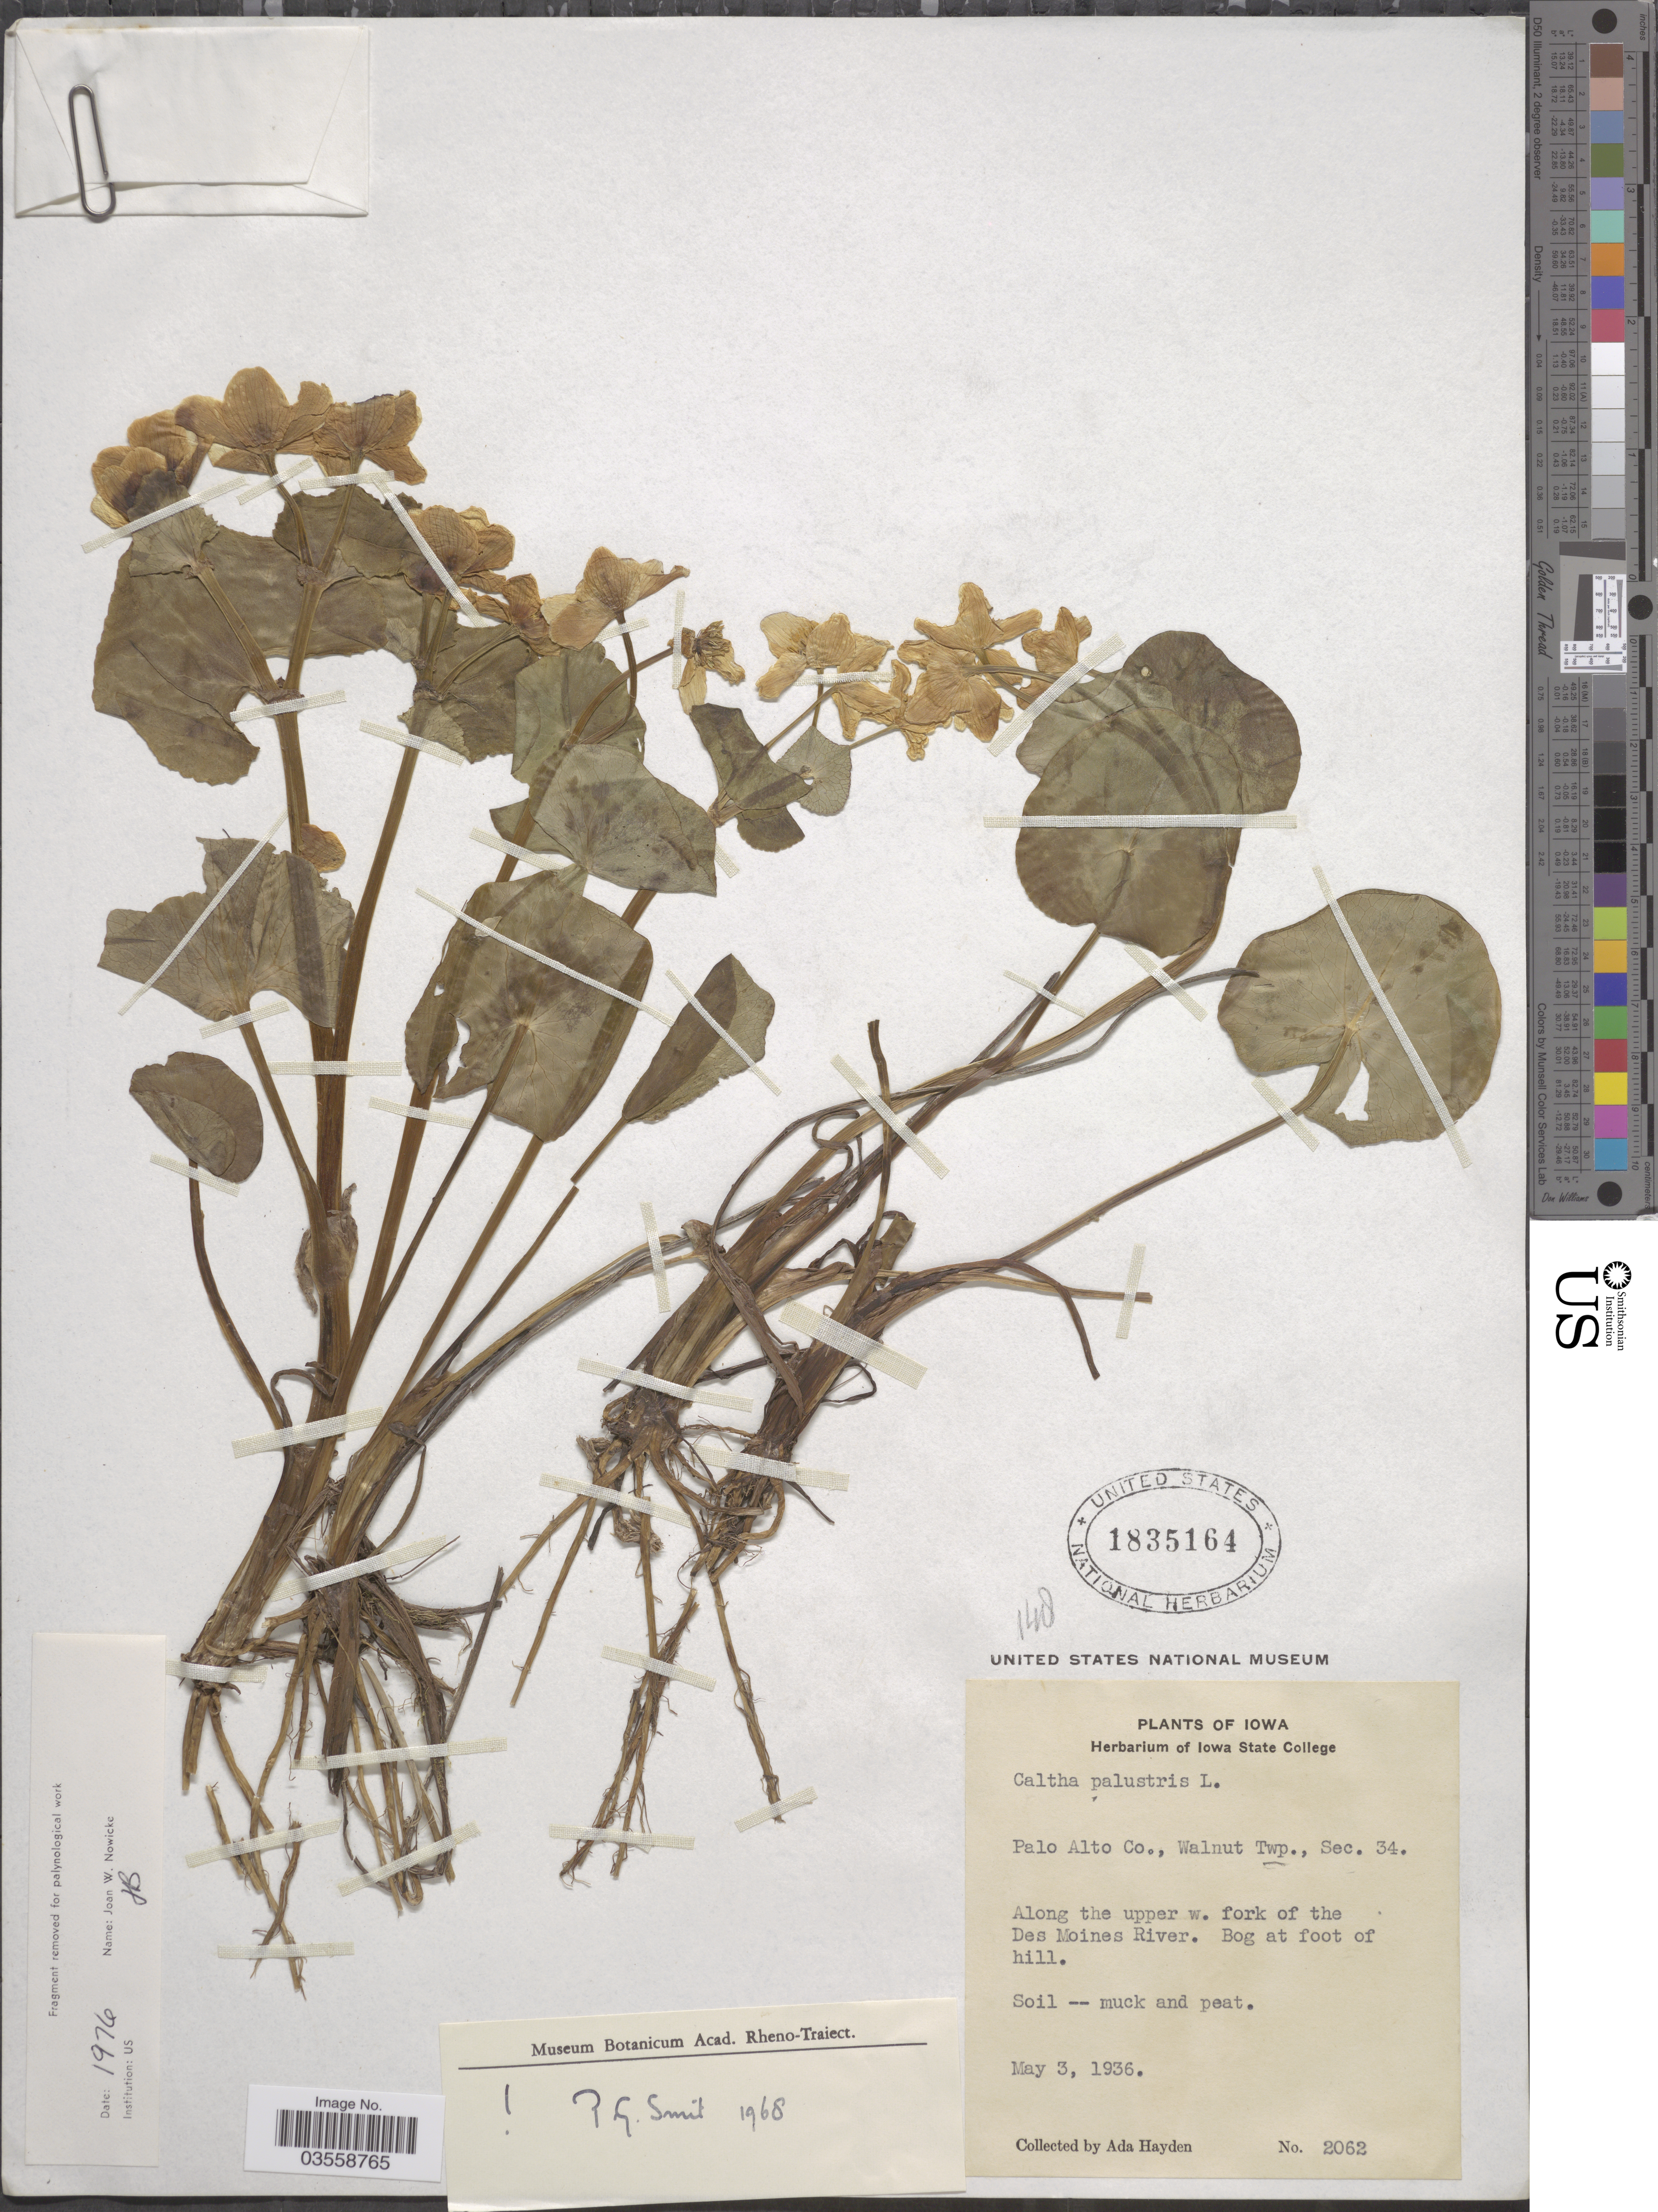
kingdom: Plantae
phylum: Tracheophyta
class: Magnoliopsida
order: Ranunculales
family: Ranunculaceae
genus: Caltha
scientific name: Caltha palustris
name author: L.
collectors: Ada Hayden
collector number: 2062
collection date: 1936-05-03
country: United States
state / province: Iowa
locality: Palo Alto Co., Walnut Twp., Sec. 34. Along the upper w. fork of the Des Moines River.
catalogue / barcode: US 1835164